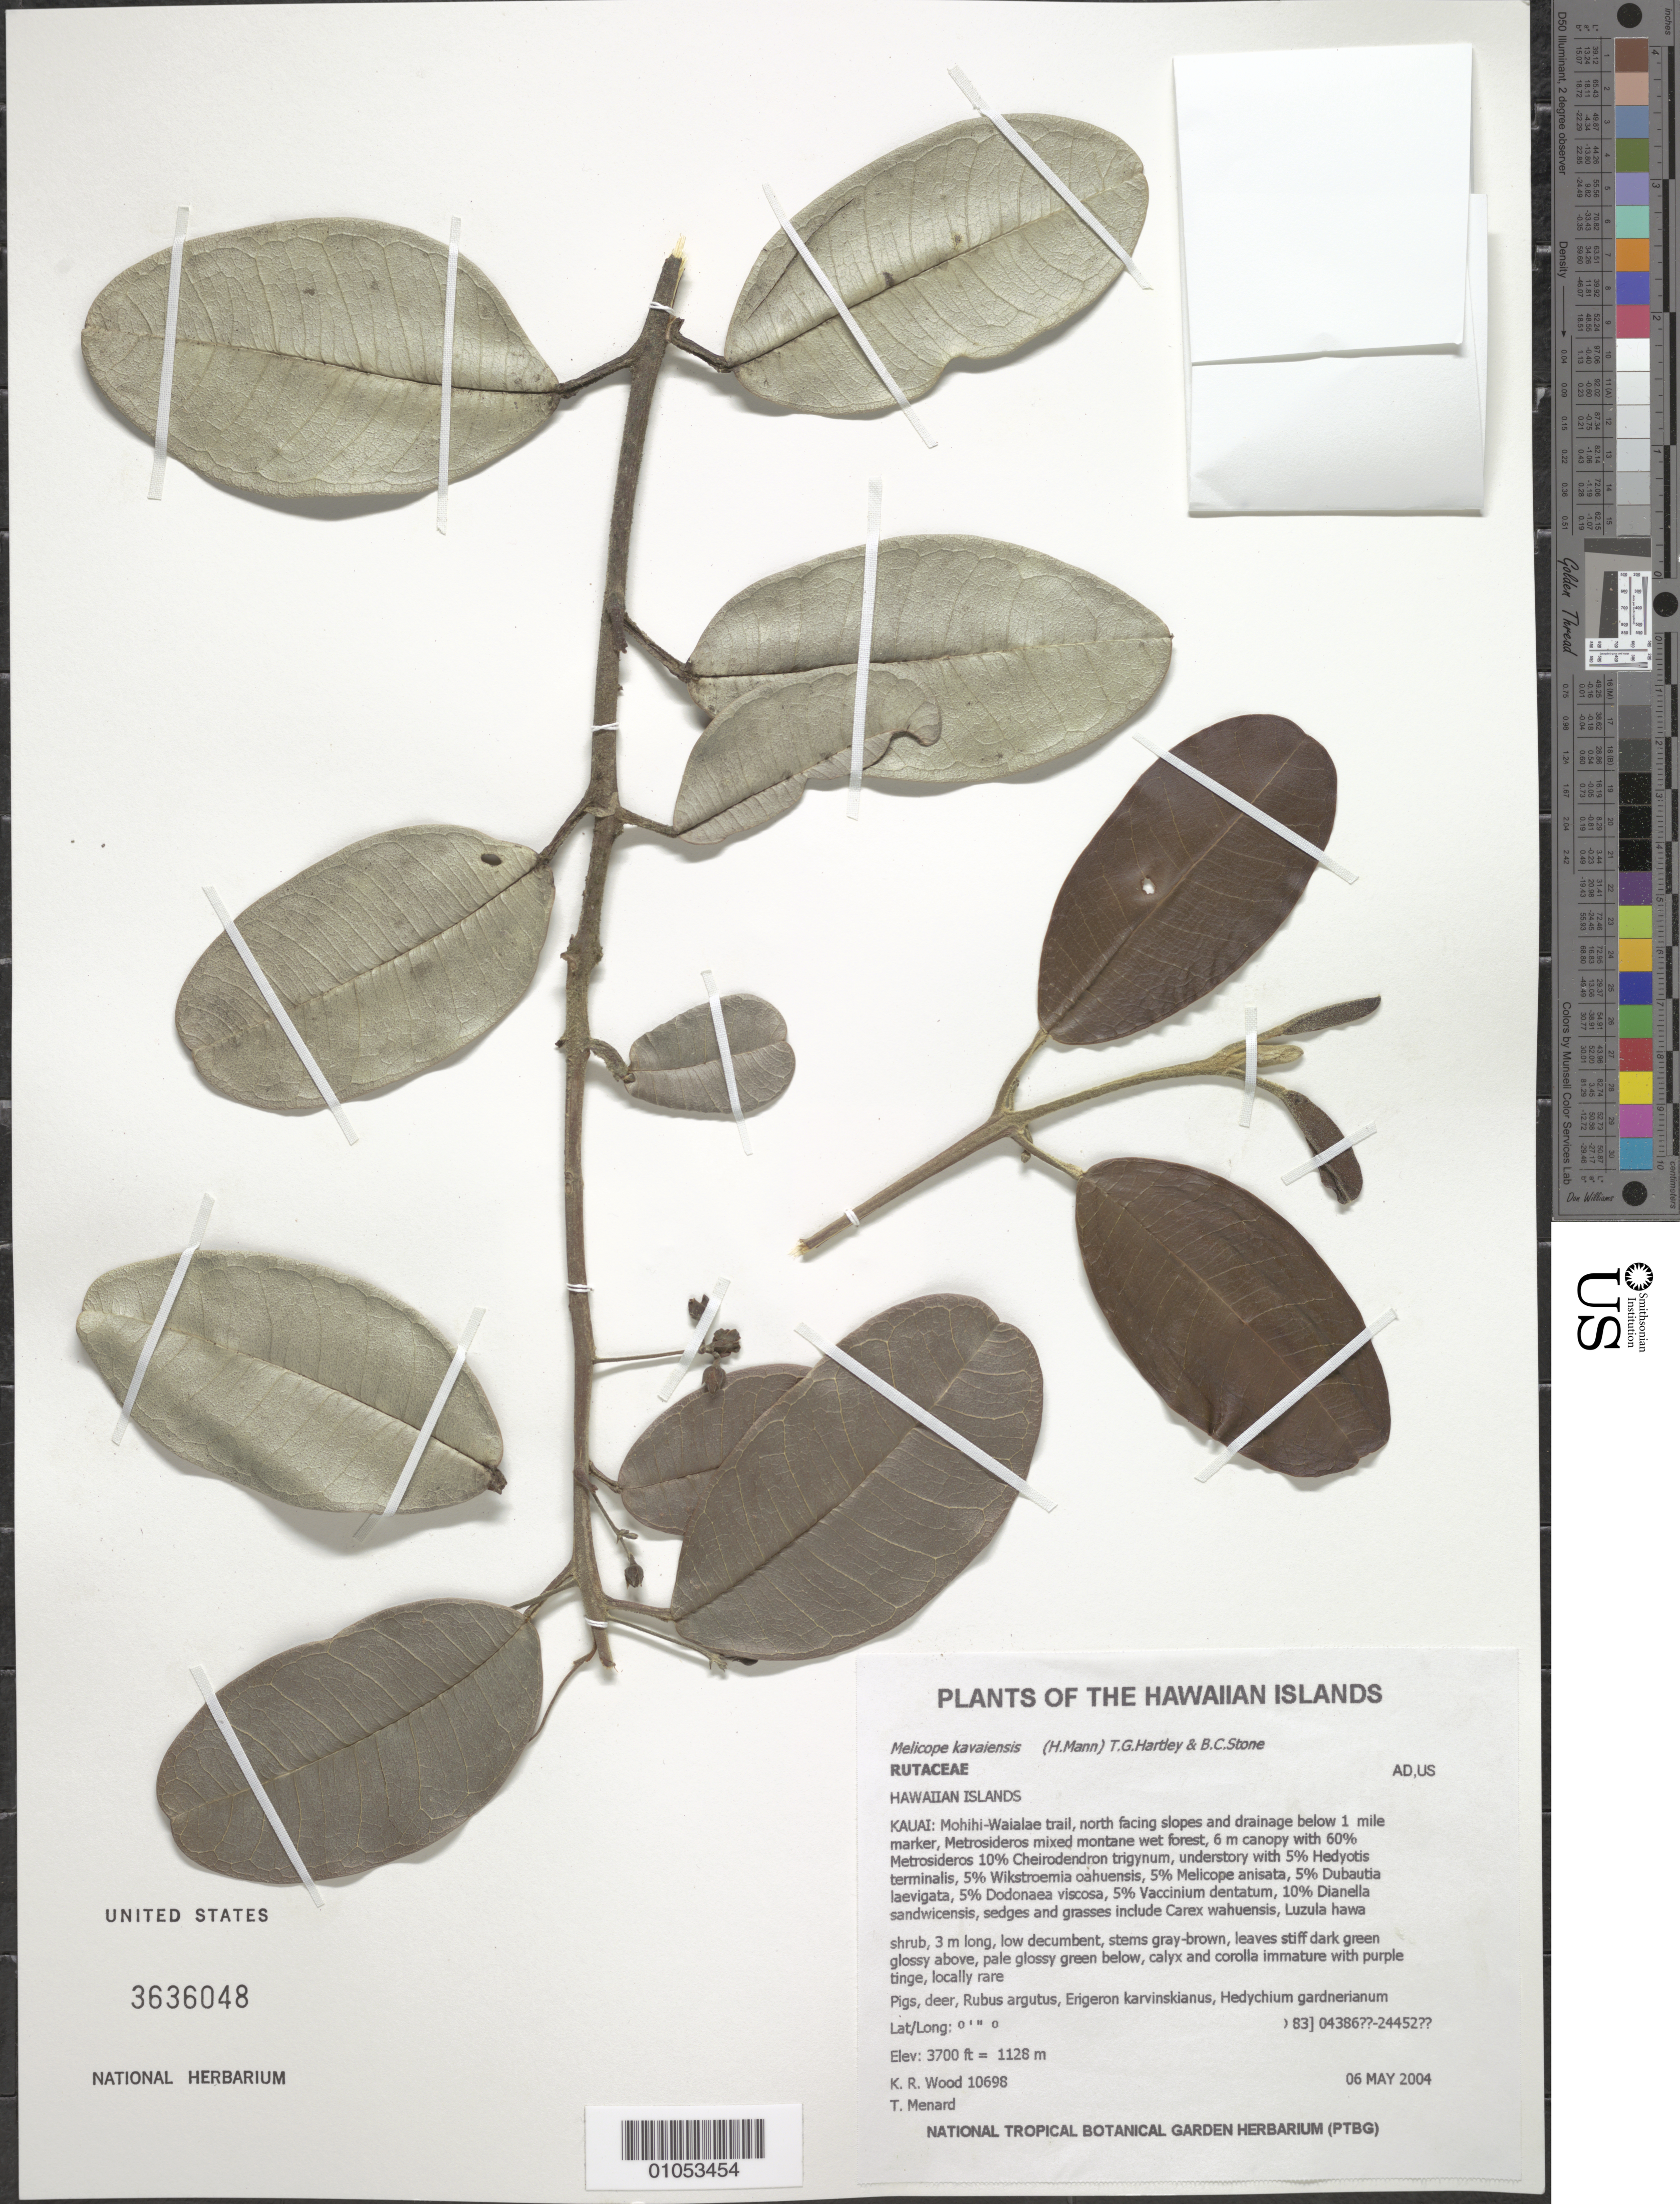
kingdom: Plantae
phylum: Tracheophyta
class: Magnoliopsida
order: Sapindales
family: Rutaceae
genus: Melicope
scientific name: Melicope kavaiensis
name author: (H. Mann) T.G. Hartley & B.C. Stone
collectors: K. R. Wood & T. Menard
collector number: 10698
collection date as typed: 6 May 2004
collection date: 2004-05-06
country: United States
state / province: Hawaii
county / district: Kaui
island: Kaua'i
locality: Mohihi-Waialae trail, north facing slopes and drainage below 1 mile marker.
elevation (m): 1128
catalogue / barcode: US 3636048